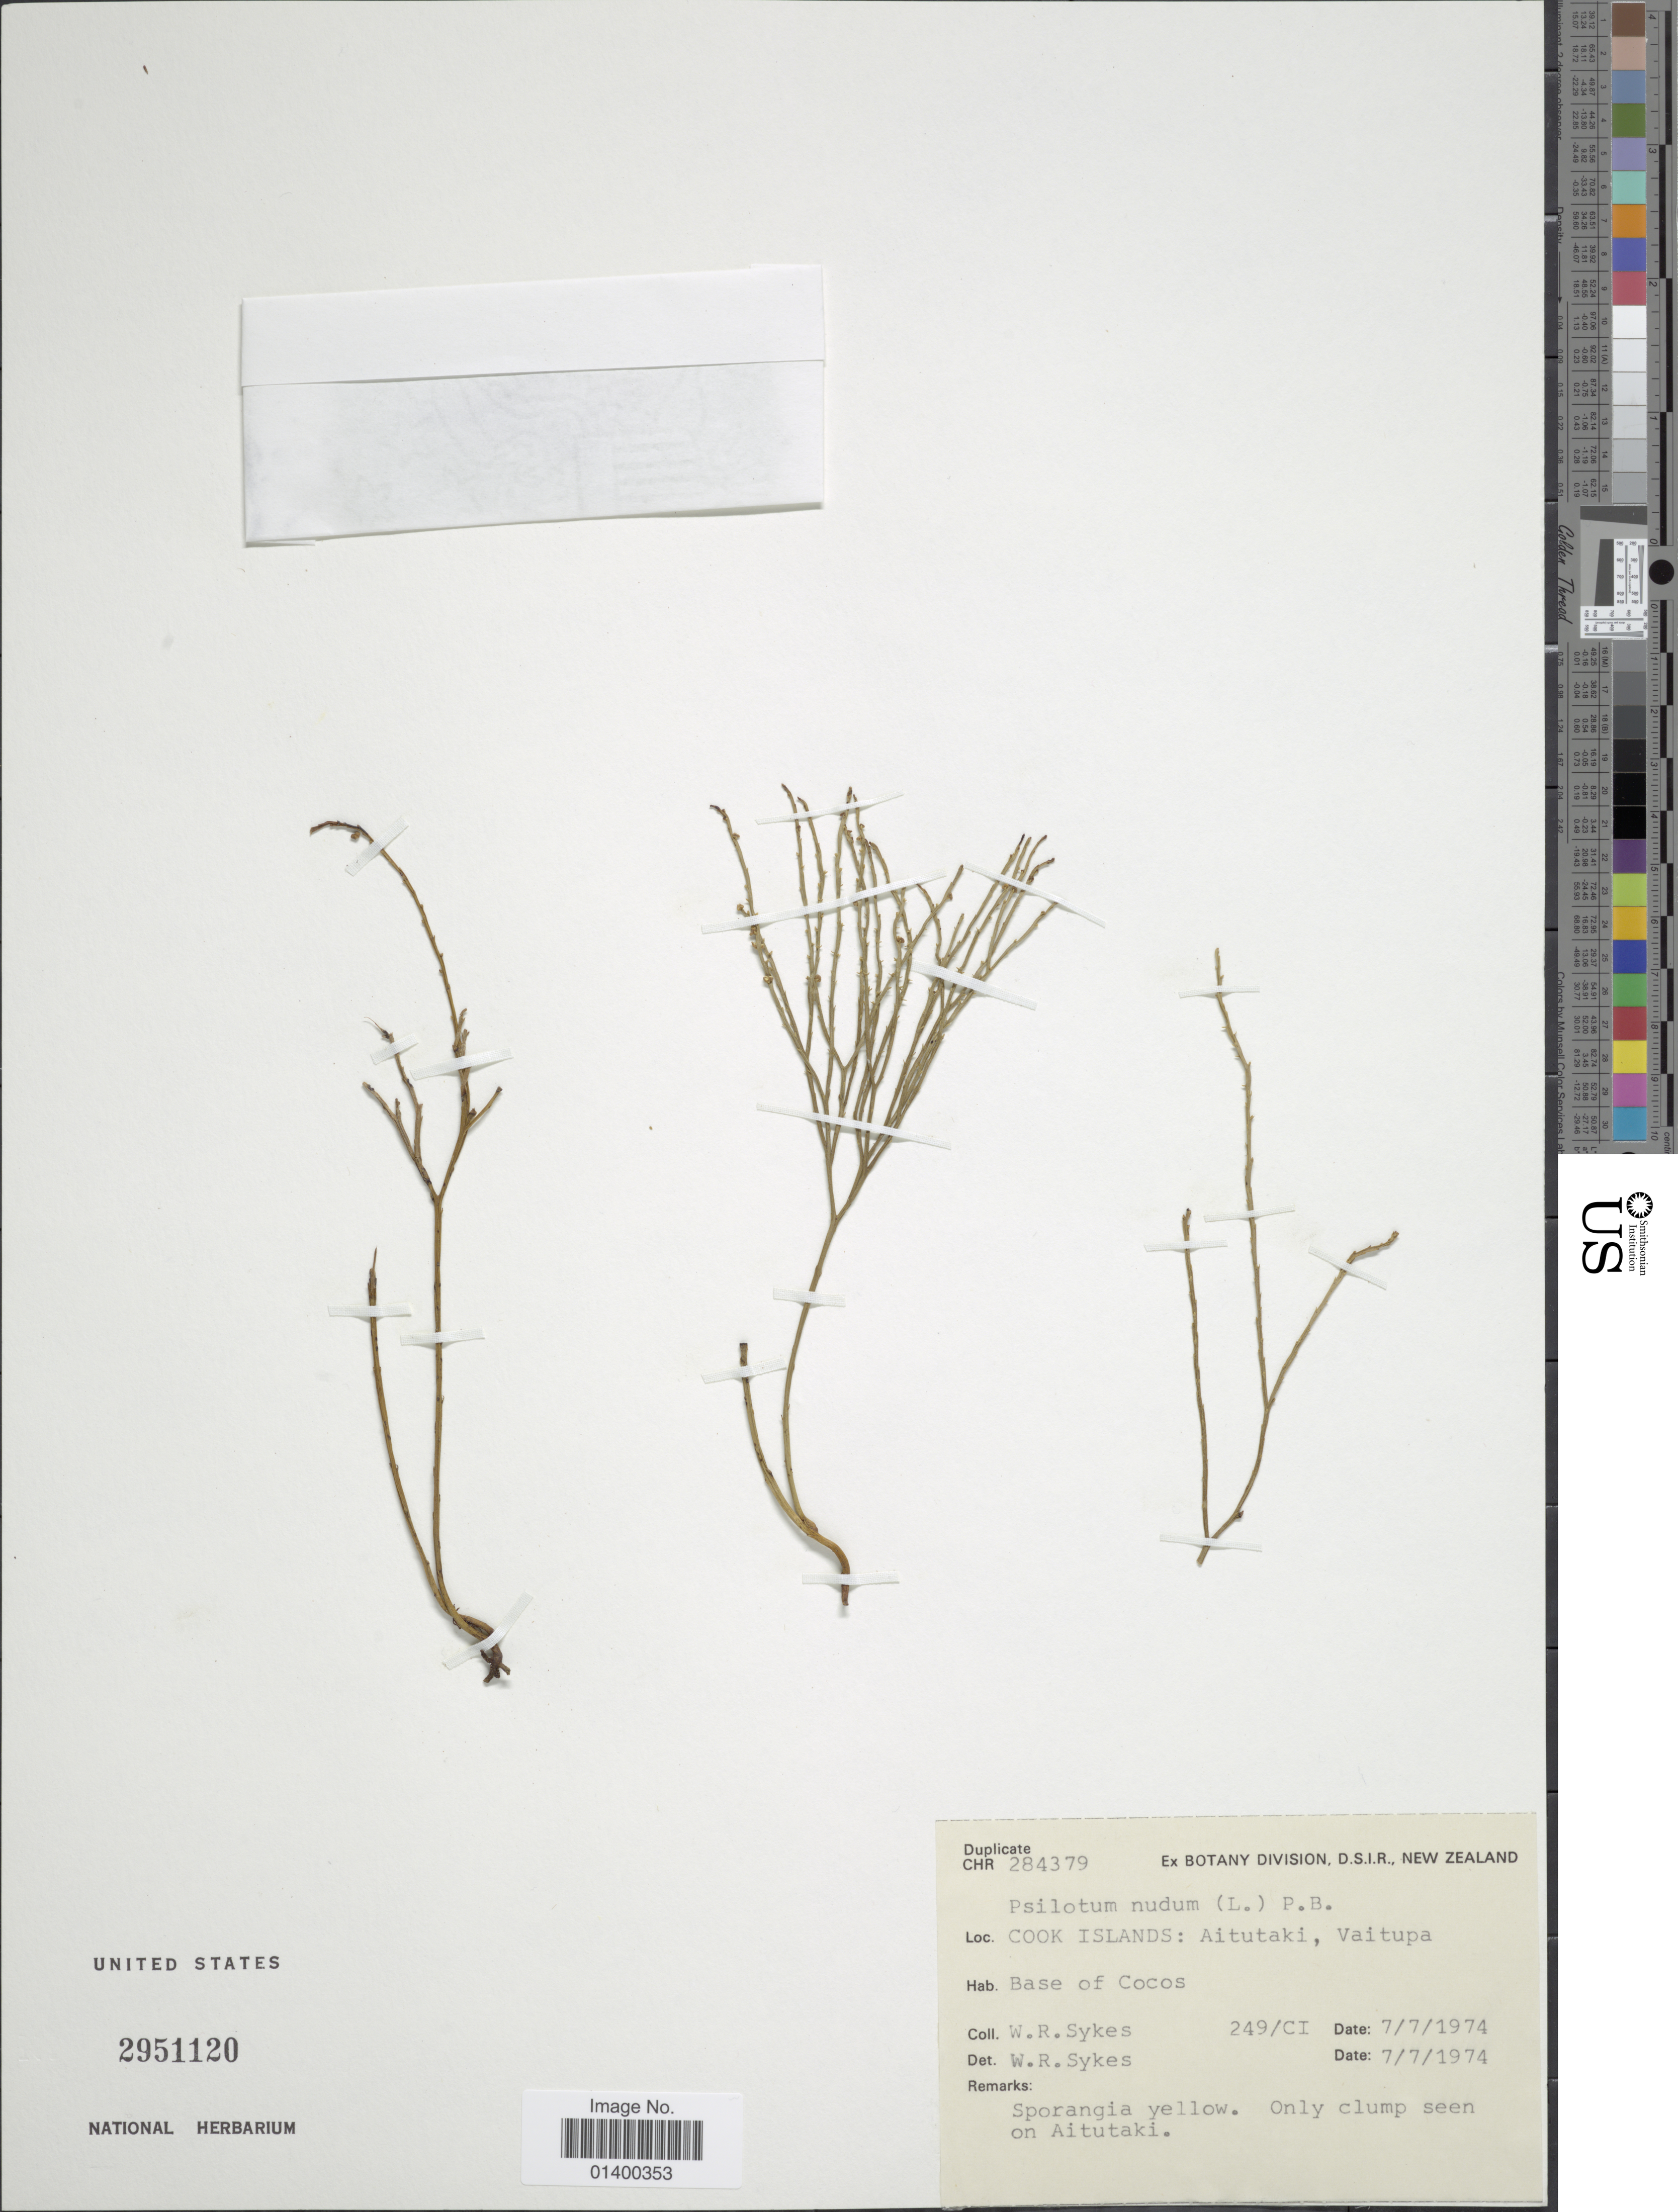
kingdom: Plantae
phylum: Tracheophyta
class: Polypodiopsida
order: Psilotales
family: Psilotaceae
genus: Psilotum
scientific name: Psilotum nudum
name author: (L.) P. Beauv.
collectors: W. R. Sykes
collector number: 249/CI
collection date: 1974-07-07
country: Cook Islands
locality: Aitutaki, Vaitupa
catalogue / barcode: US 2951120